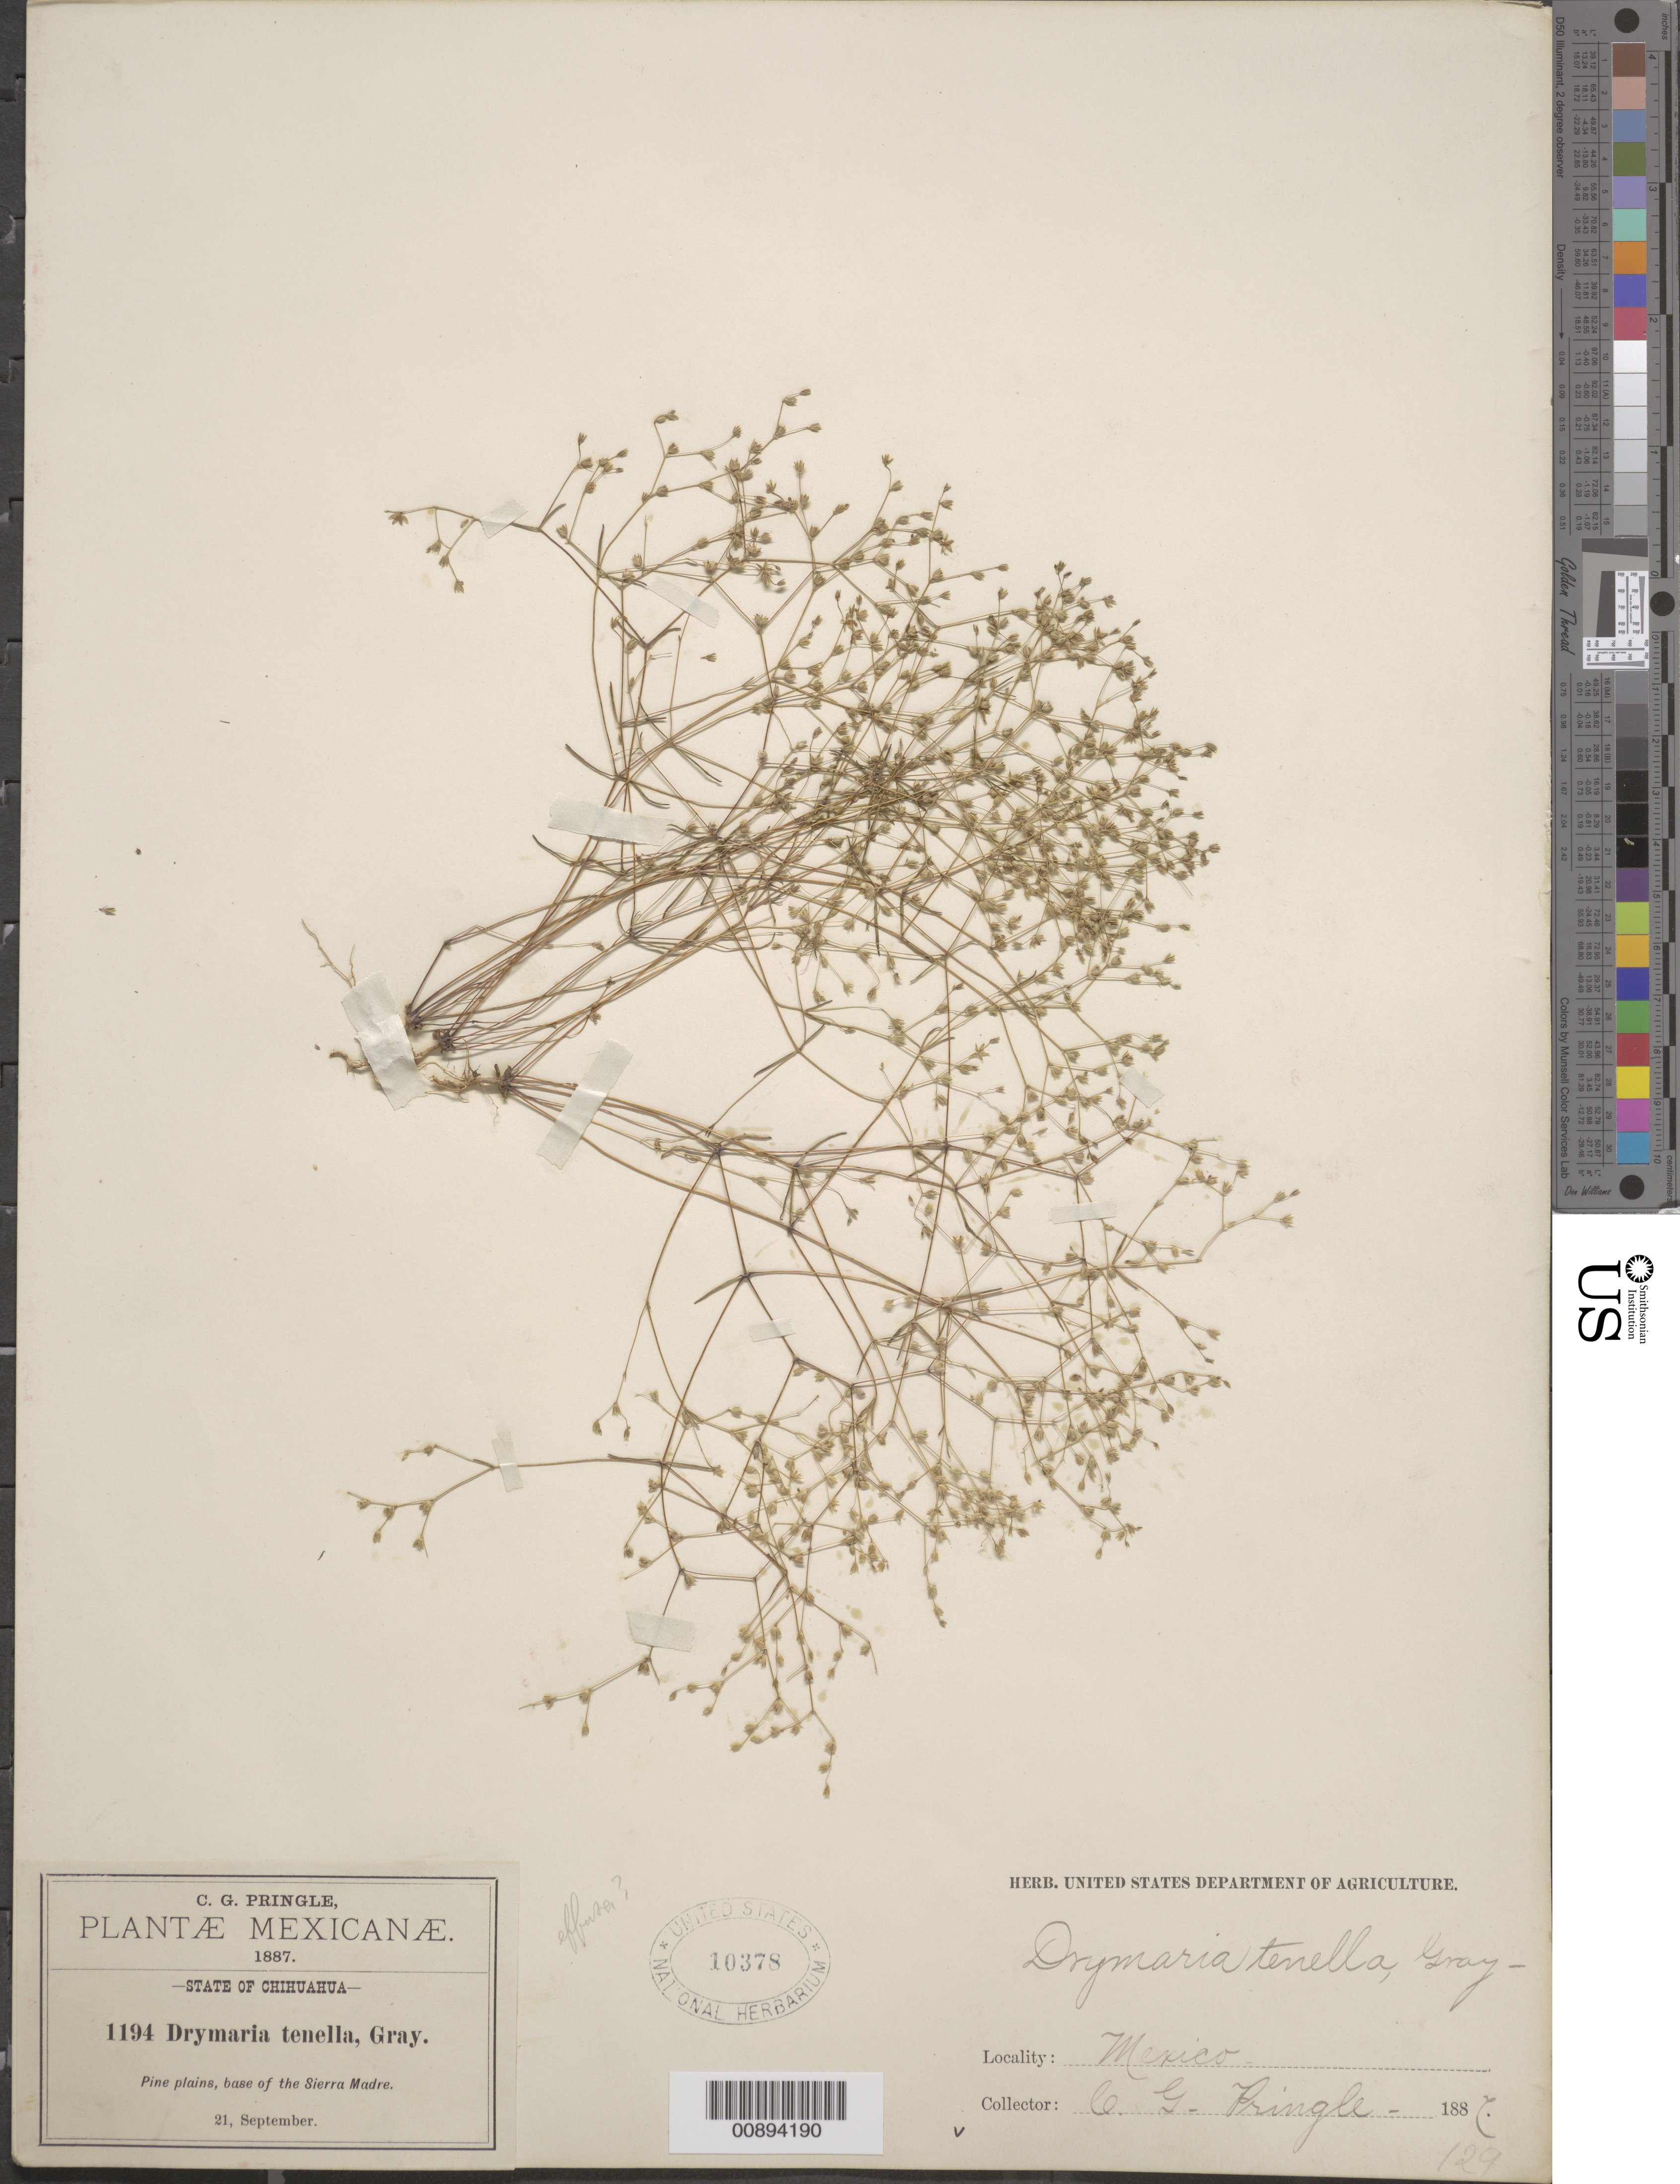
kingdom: Plantae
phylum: Tracheophyta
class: Magnoliopsida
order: Caryophyllales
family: Caryophyllaceae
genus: Drymaria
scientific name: Drymaria tenella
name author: A. Gray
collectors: C. G. Pringle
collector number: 1194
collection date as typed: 21 Sep 1887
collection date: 1887-09-21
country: Mexico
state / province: Chihuahua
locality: Base of the Sierra Madre, Chihuahua.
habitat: Pine plains.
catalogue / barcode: US 10378